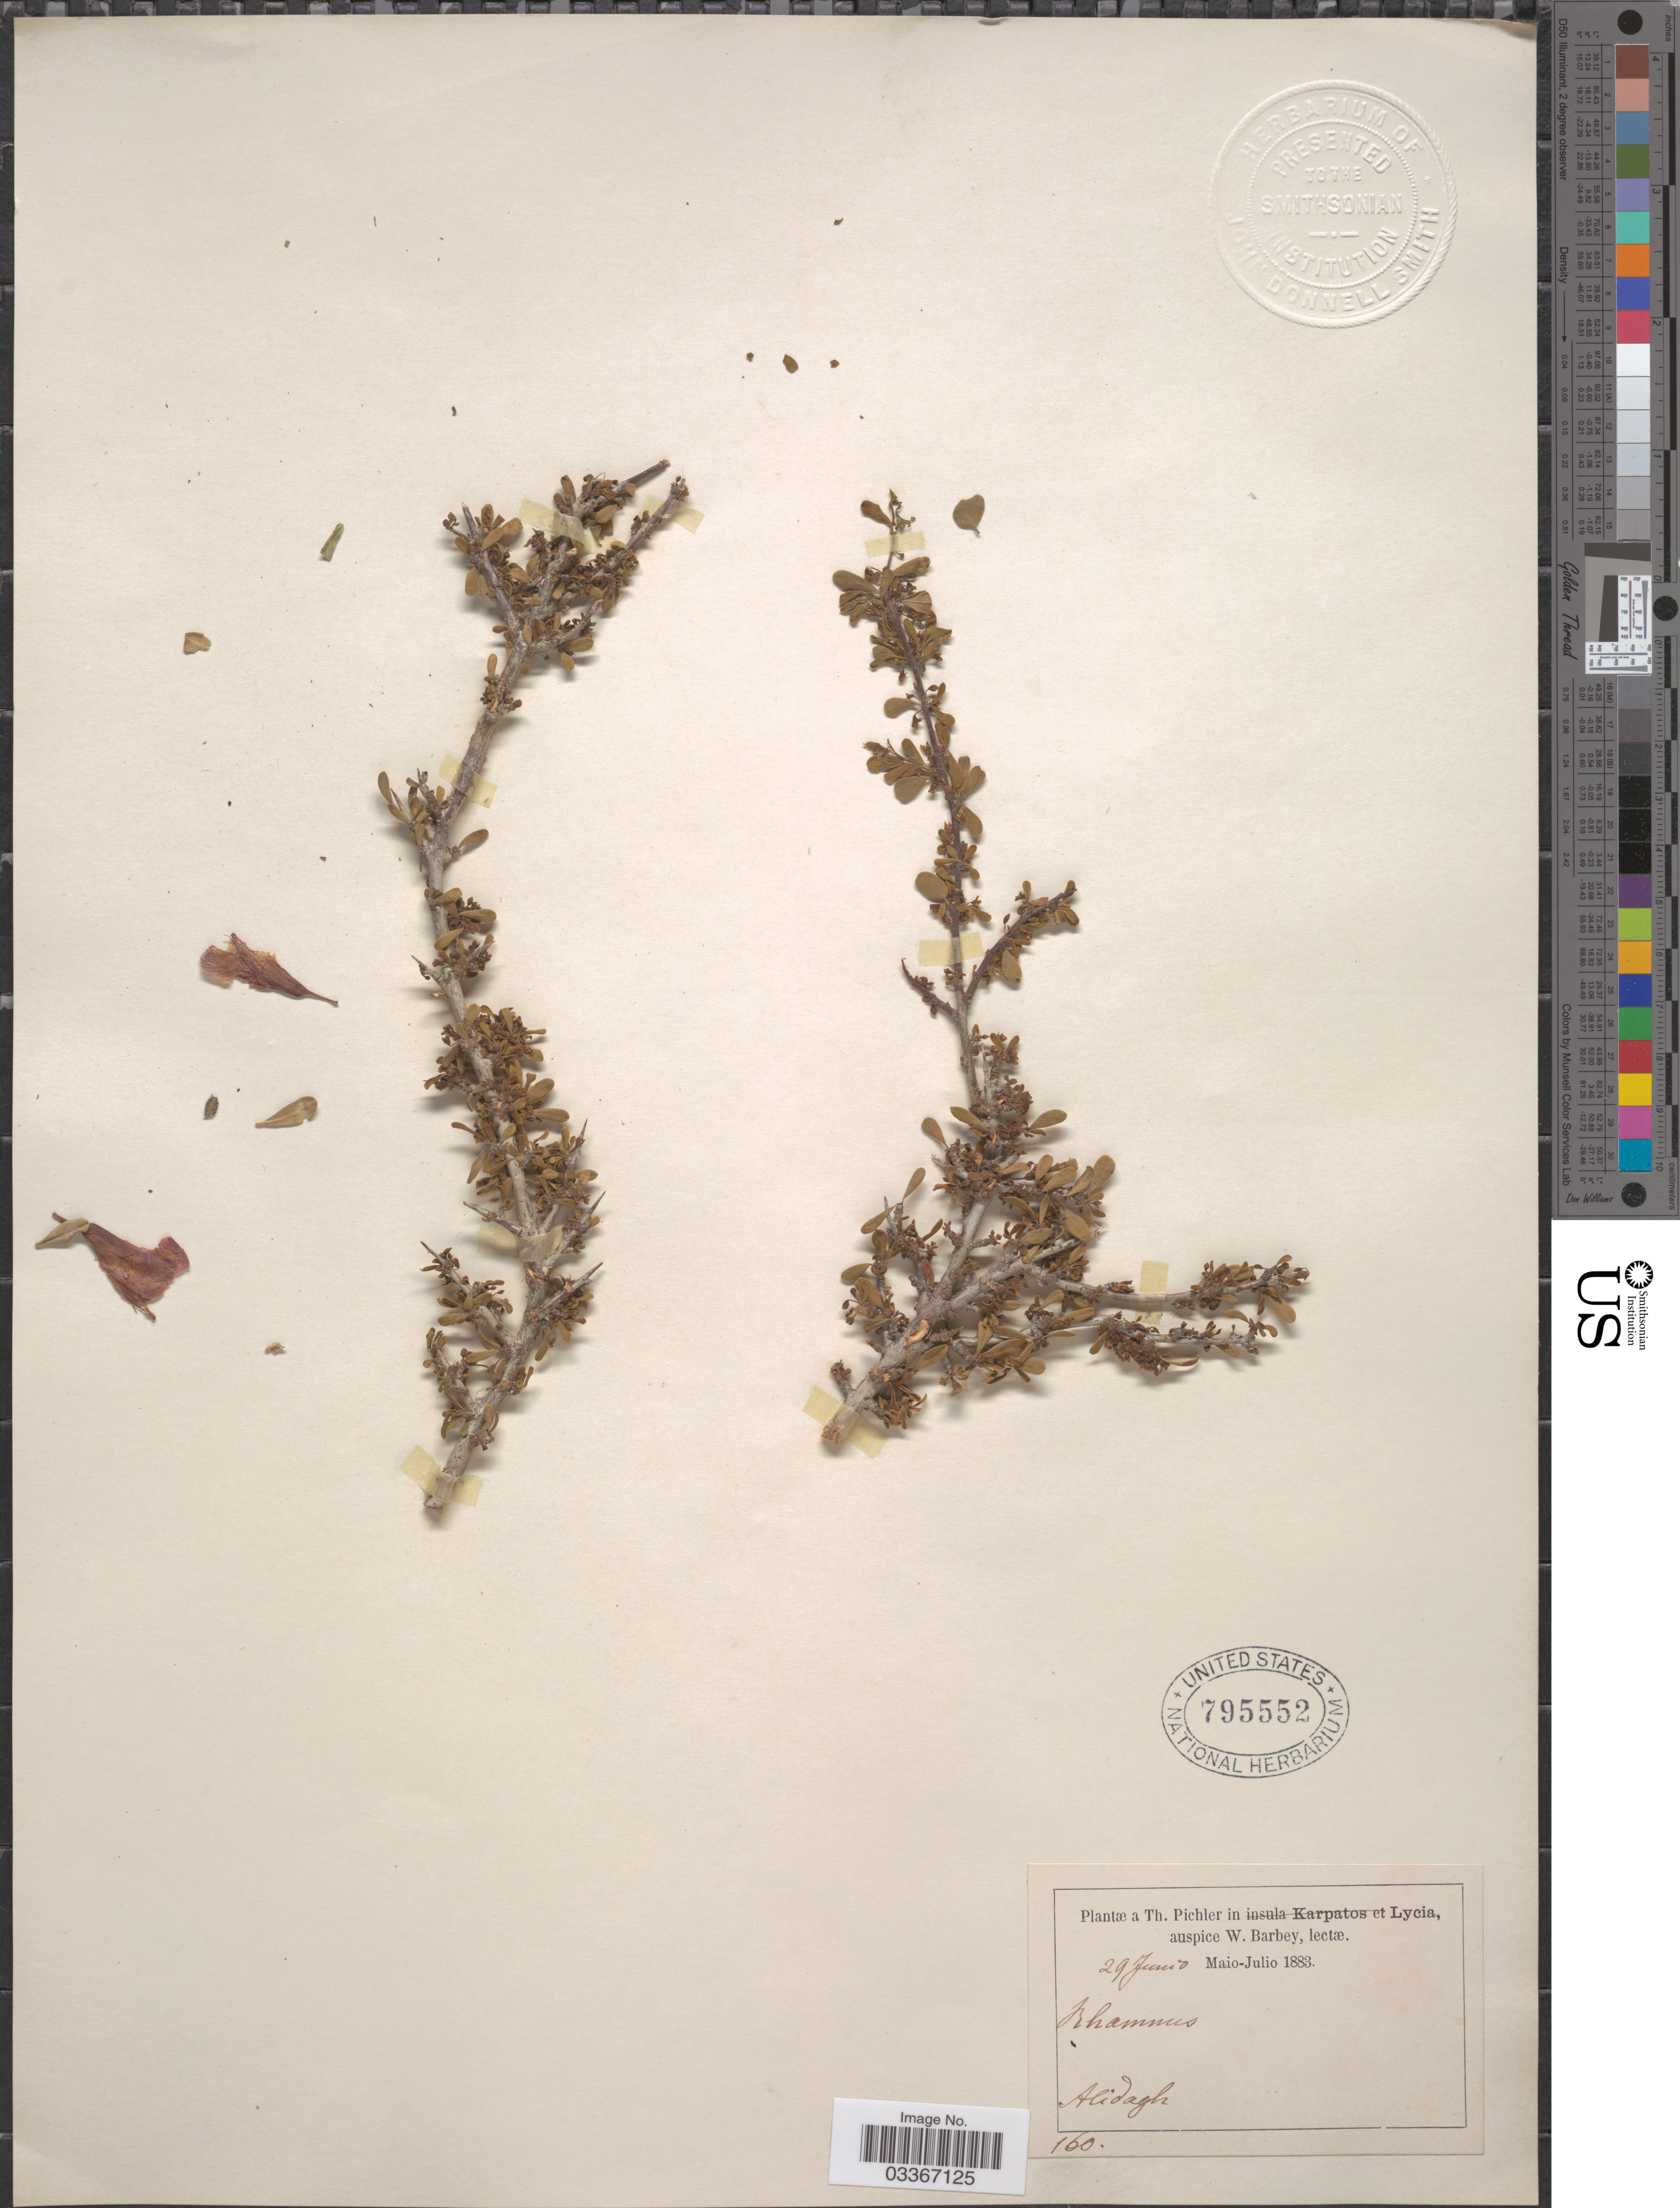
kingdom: Plantae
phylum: Tracheophyta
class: Magnoliopsida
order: Rosales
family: Rhamnaceae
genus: Rhamnus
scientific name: Rhamnus punctata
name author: Boiss.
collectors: T. Pichler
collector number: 160?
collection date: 1883-06-29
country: Turkey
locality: Lycia. [unsure placement] Alidagh.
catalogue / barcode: US 795552